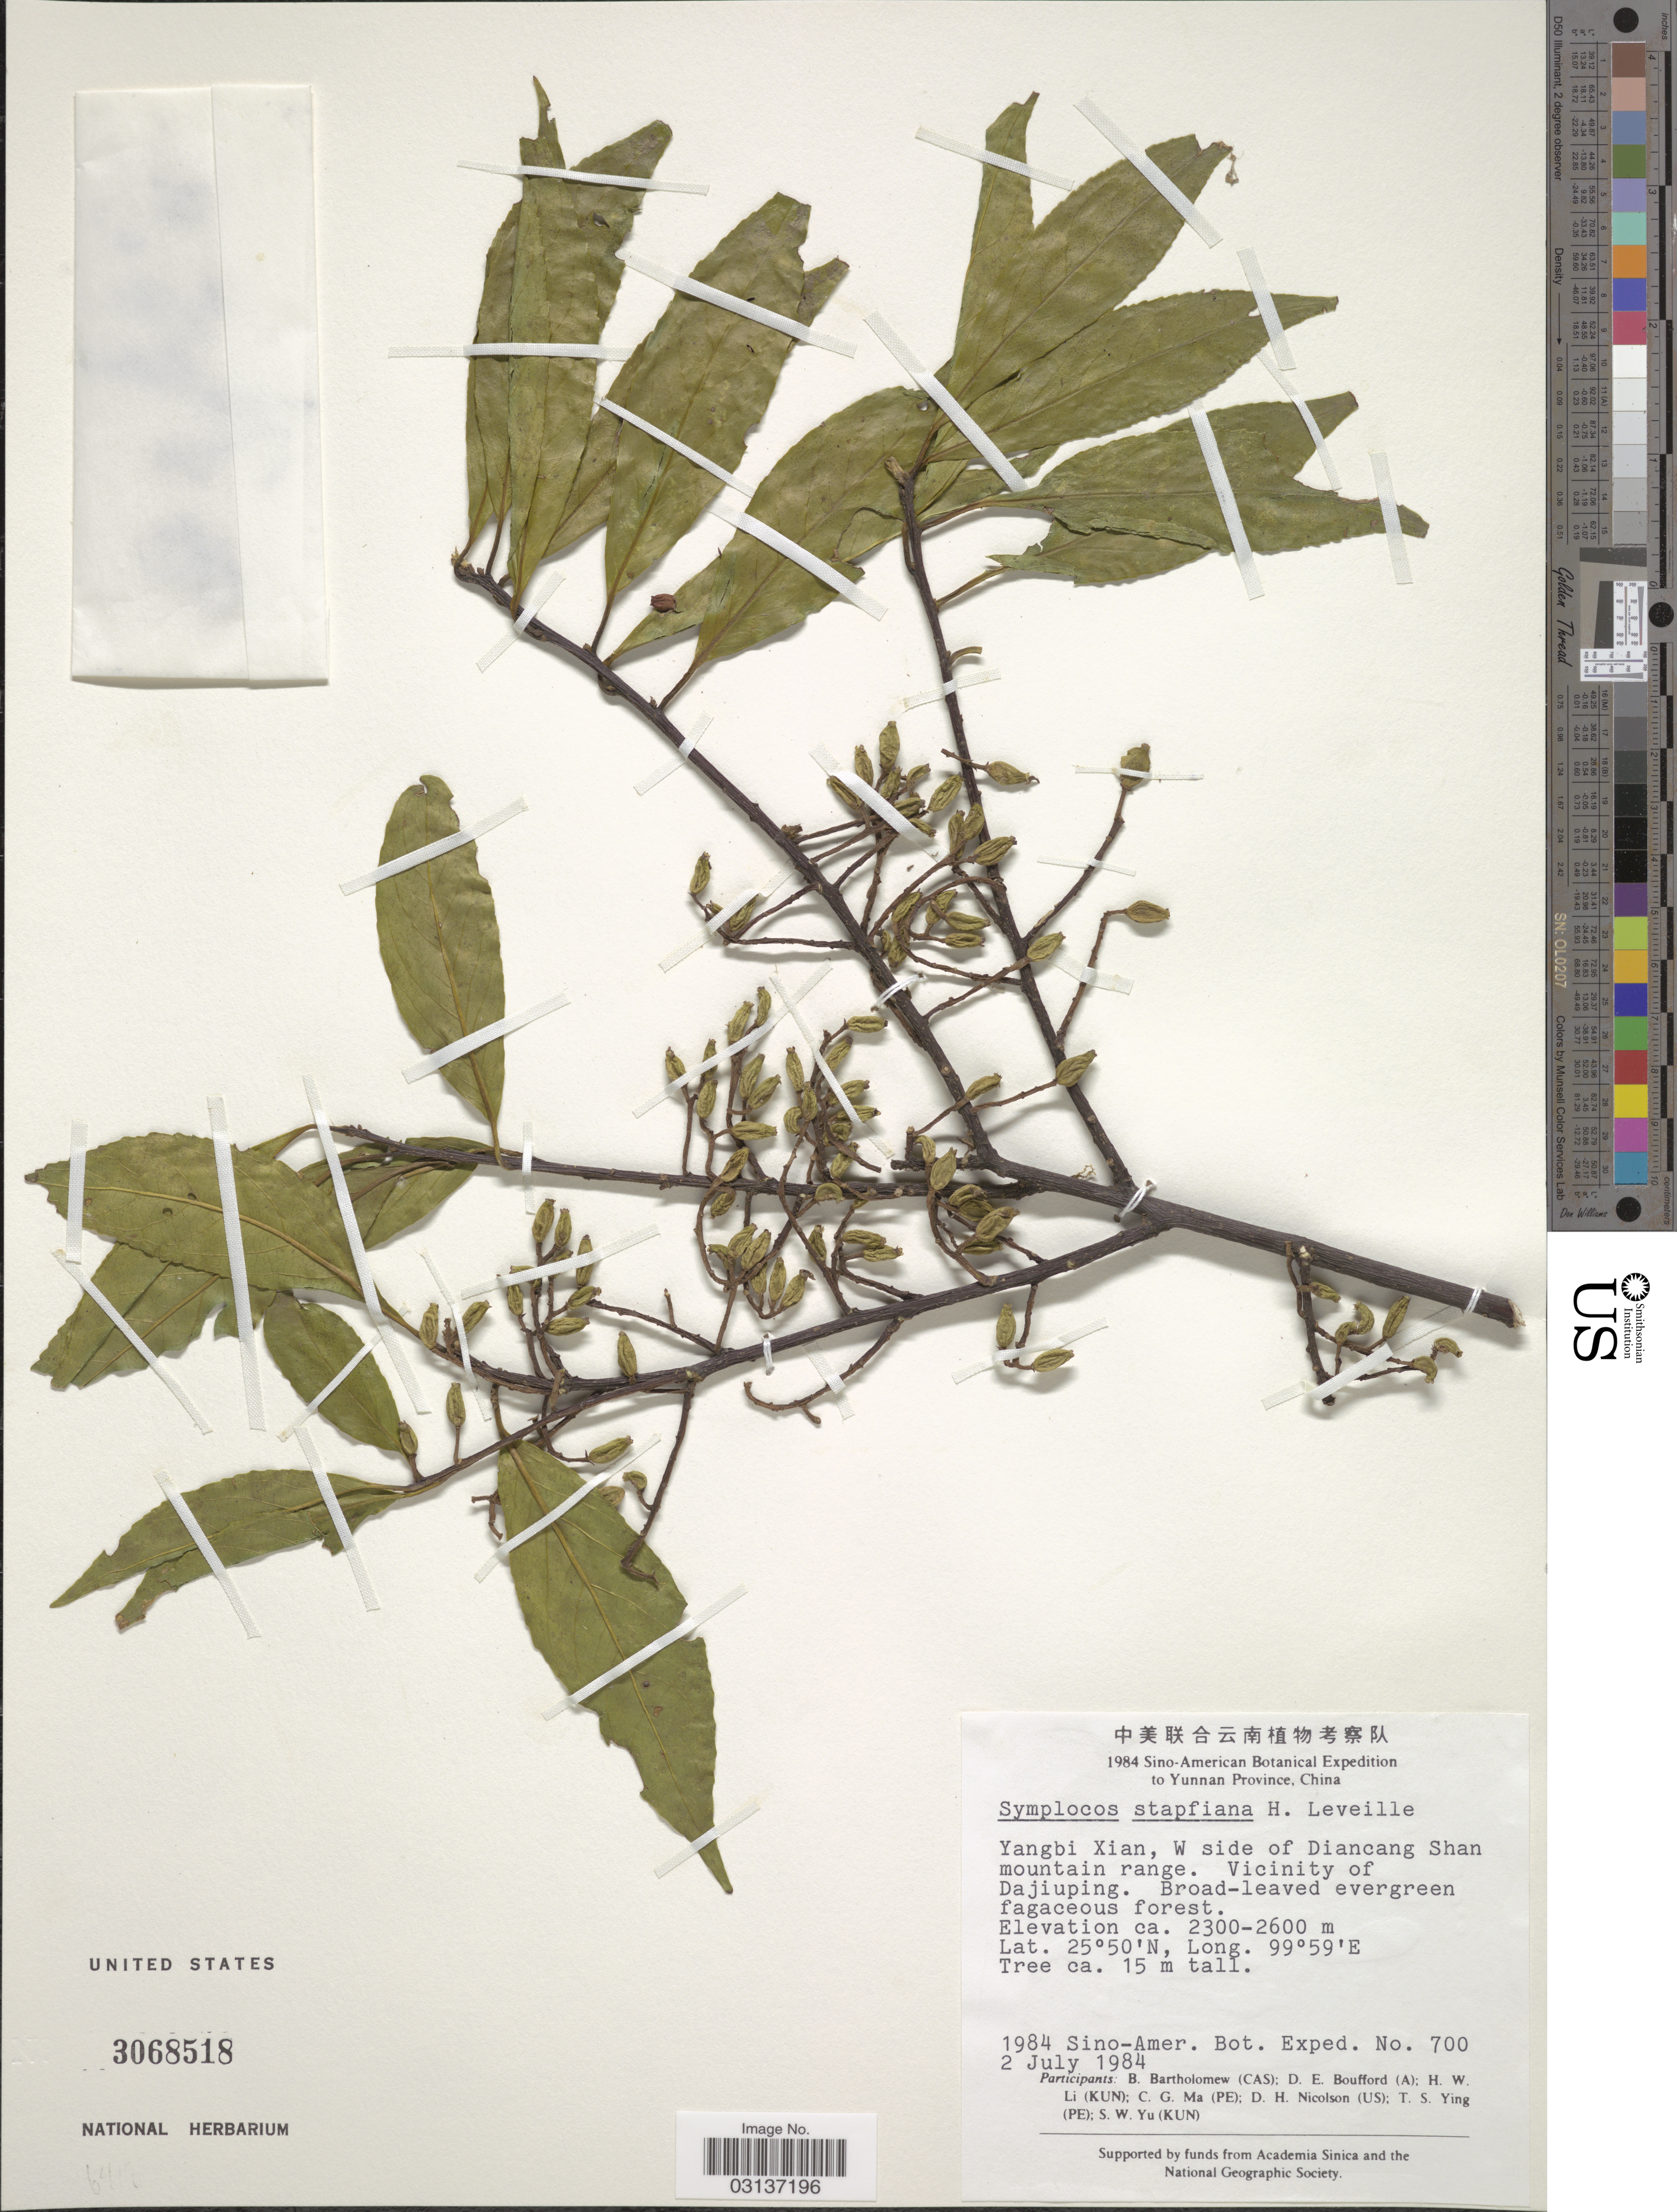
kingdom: Plantae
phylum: Tracheophyta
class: Magnoliopsida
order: Ericales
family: Symplocaceae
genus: Symplocos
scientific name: Symplocos stapfiana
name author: H. Lév.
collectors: Sino-Amer. Bot. Exped. 1984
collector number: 700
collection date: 1984-07-02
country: China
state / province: Yunnan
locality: Yangbi Xian, W side of Diancang Shan mountain range. Vicinity of Dajiuping.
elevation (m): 2300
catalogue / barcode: US 3068518